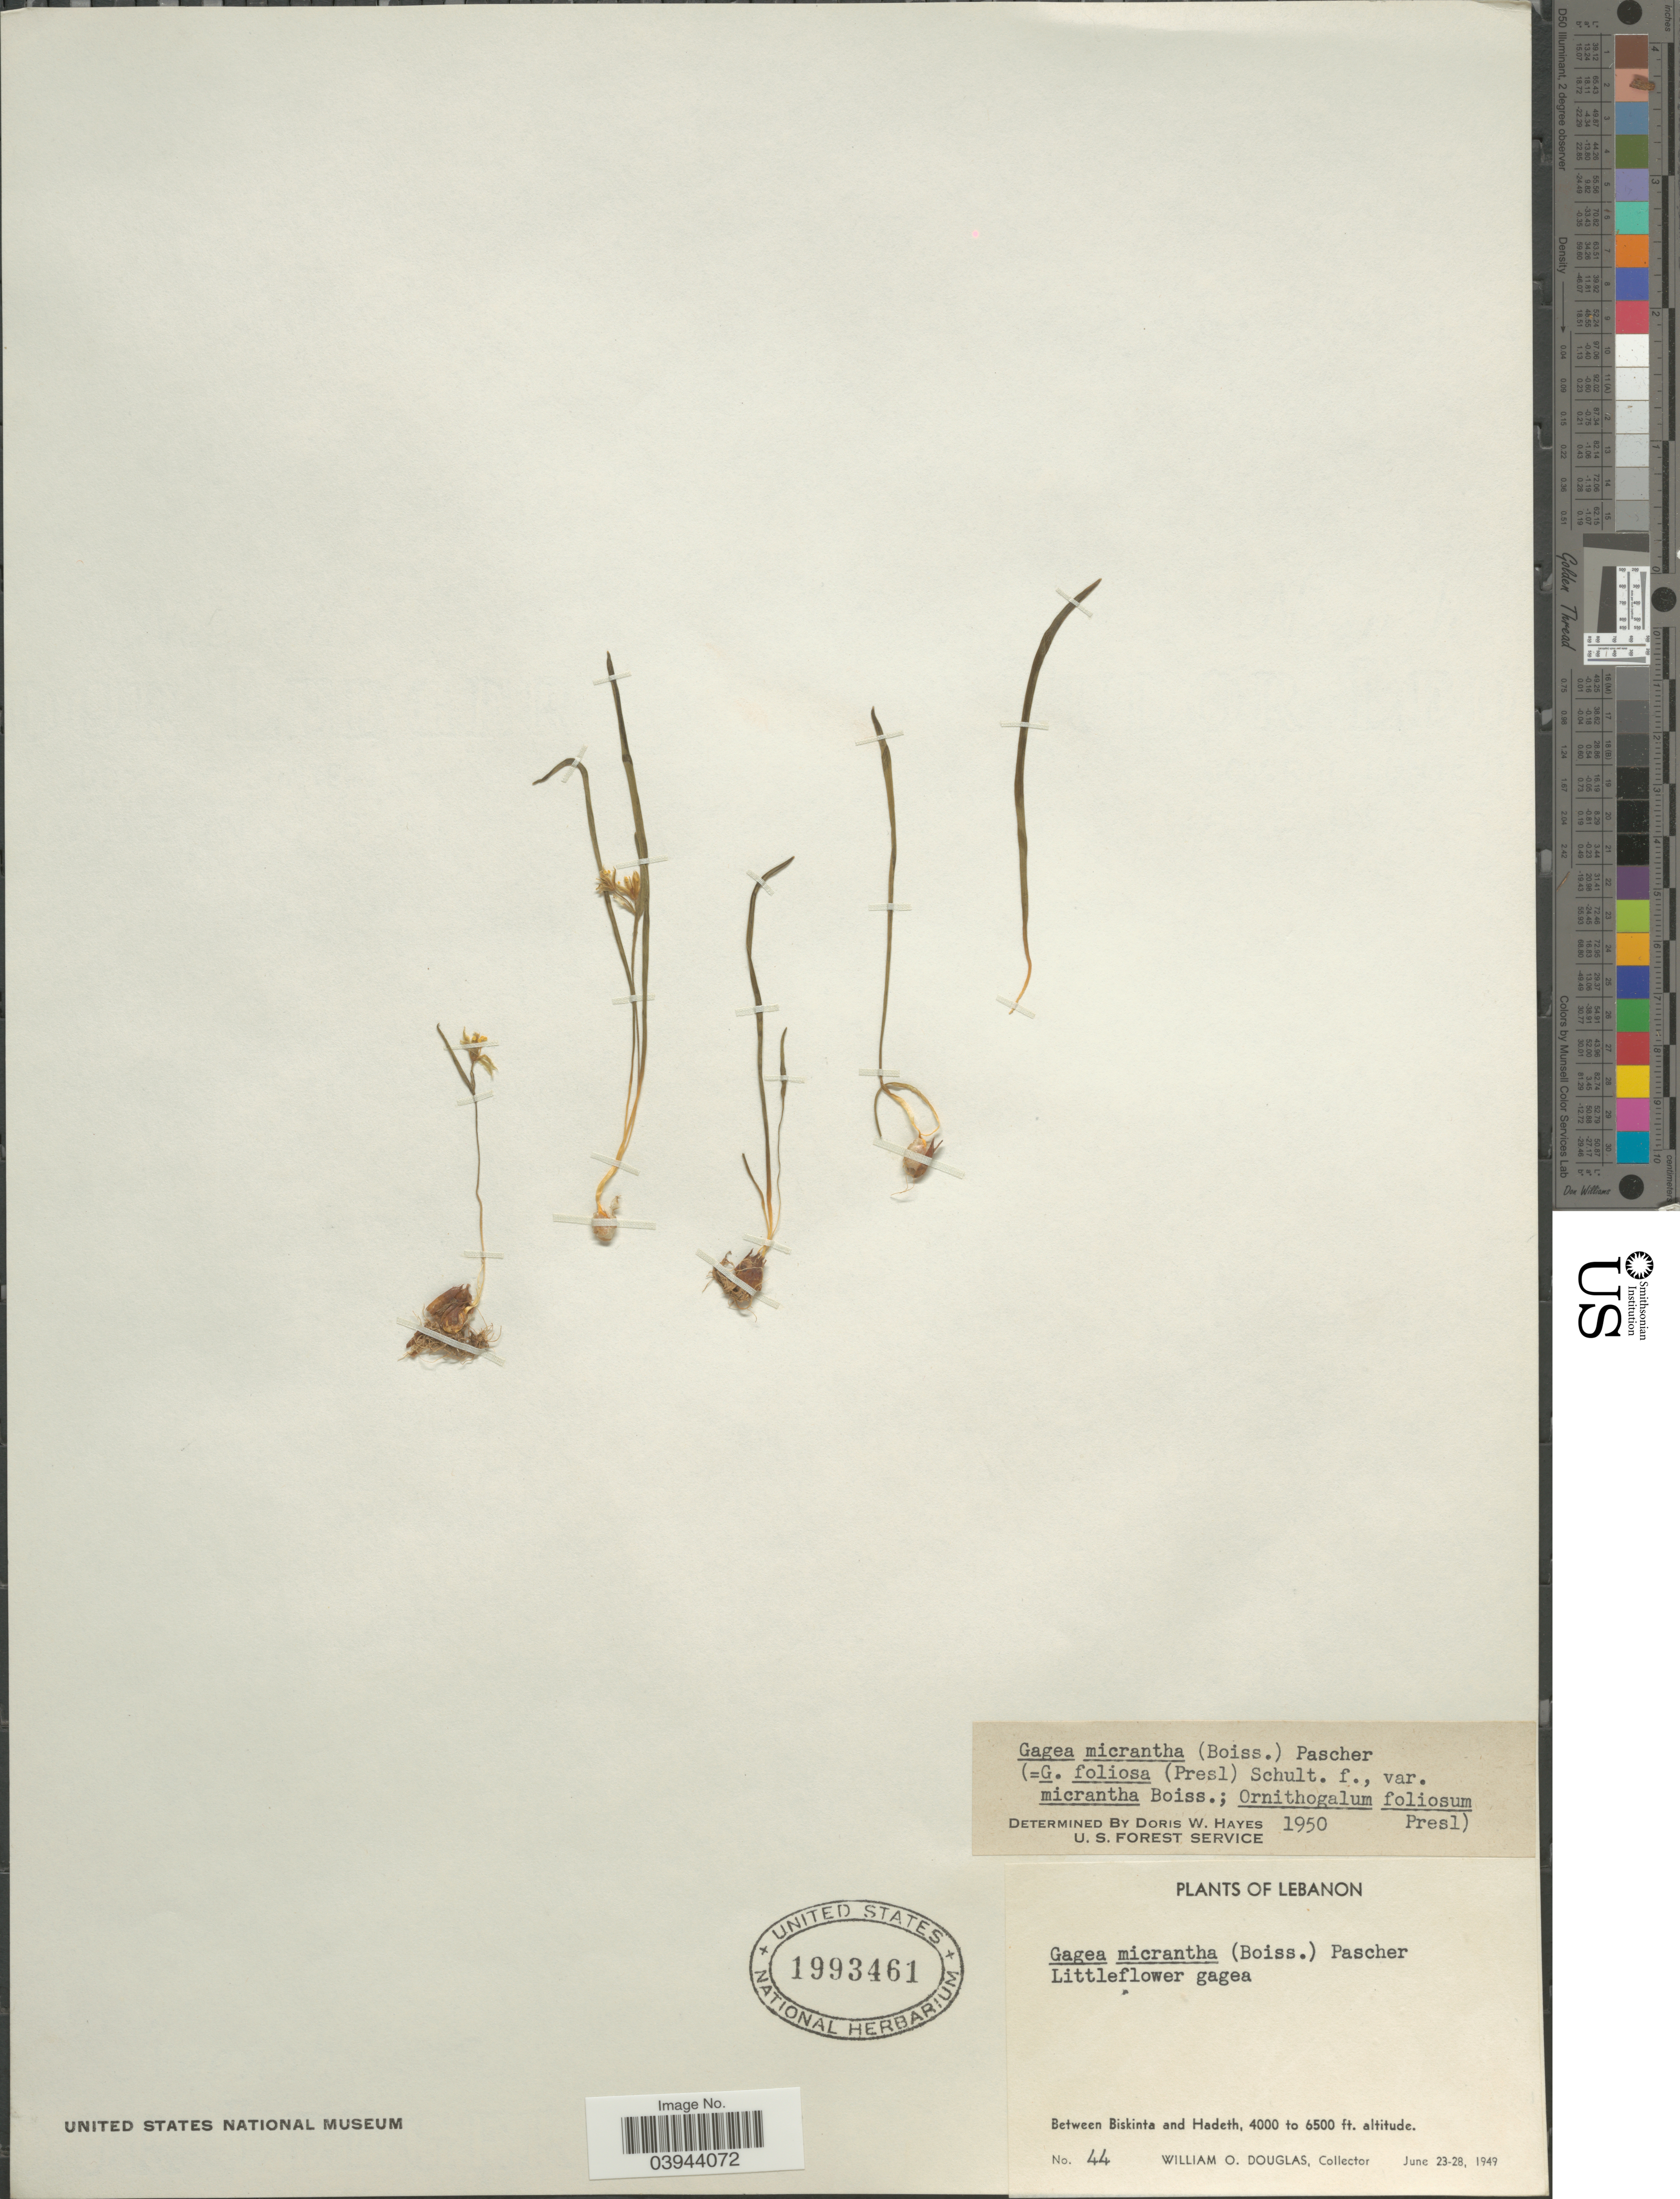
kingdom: Plantae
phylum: Tracheophyta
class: Liliopsida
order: Liliales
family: Liliaceae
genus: Gagea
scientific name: Gagea micrantha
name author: (Boiss.) Pascher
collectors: W. Douglas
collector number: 44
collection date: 1949-06-23/1949-06-28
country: Lebanon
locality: Between Biskinta and Hadeth.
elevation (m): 1219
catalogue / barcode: US 1993461